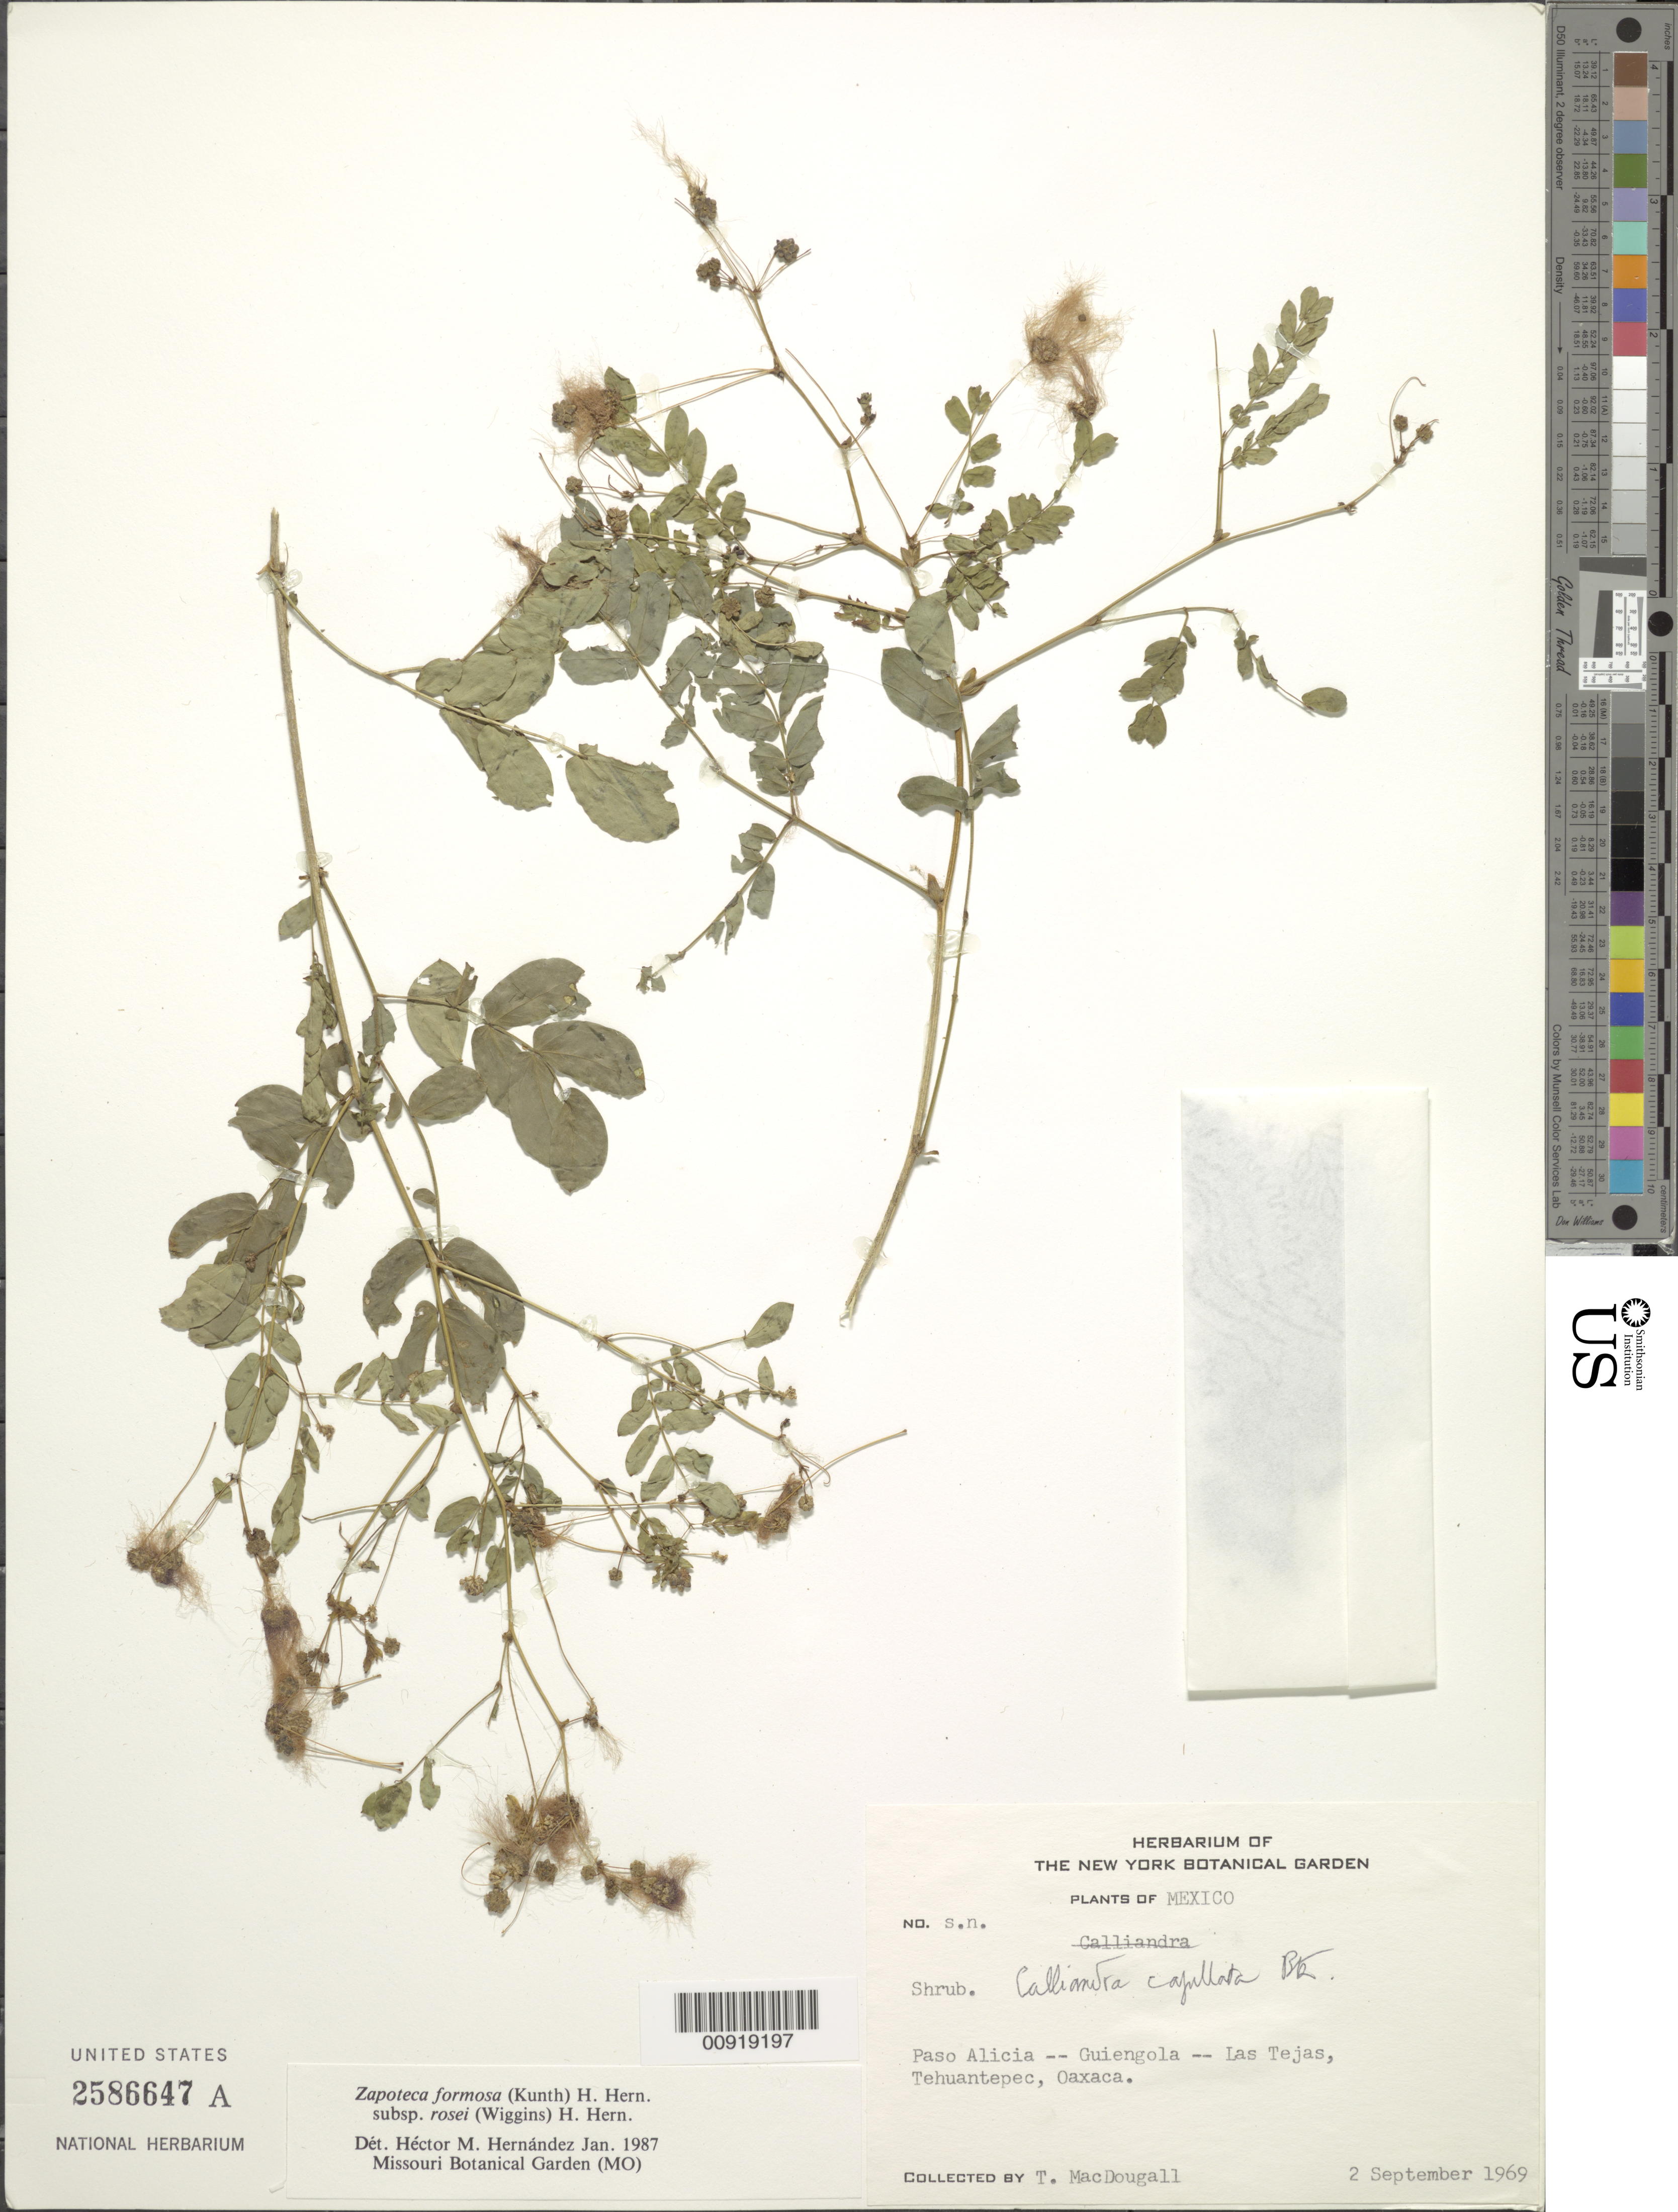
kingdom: Plantae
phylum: Tracheophyta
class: Magnoliopsida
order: Fabales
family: Fabaceae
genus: Zapoteca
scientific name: Zapoteca formosa subsp. rosei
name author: (Wiggins) H.M. Hern.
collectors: T. Macdougall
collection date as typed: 02 Sep 1969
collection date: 1969-09-02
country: Mexico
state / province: Oaxaca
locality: Paso Alicia - Guiengola - Las Tejas, Tehuantepec, Oaxaca.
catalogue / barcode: US 2586647A